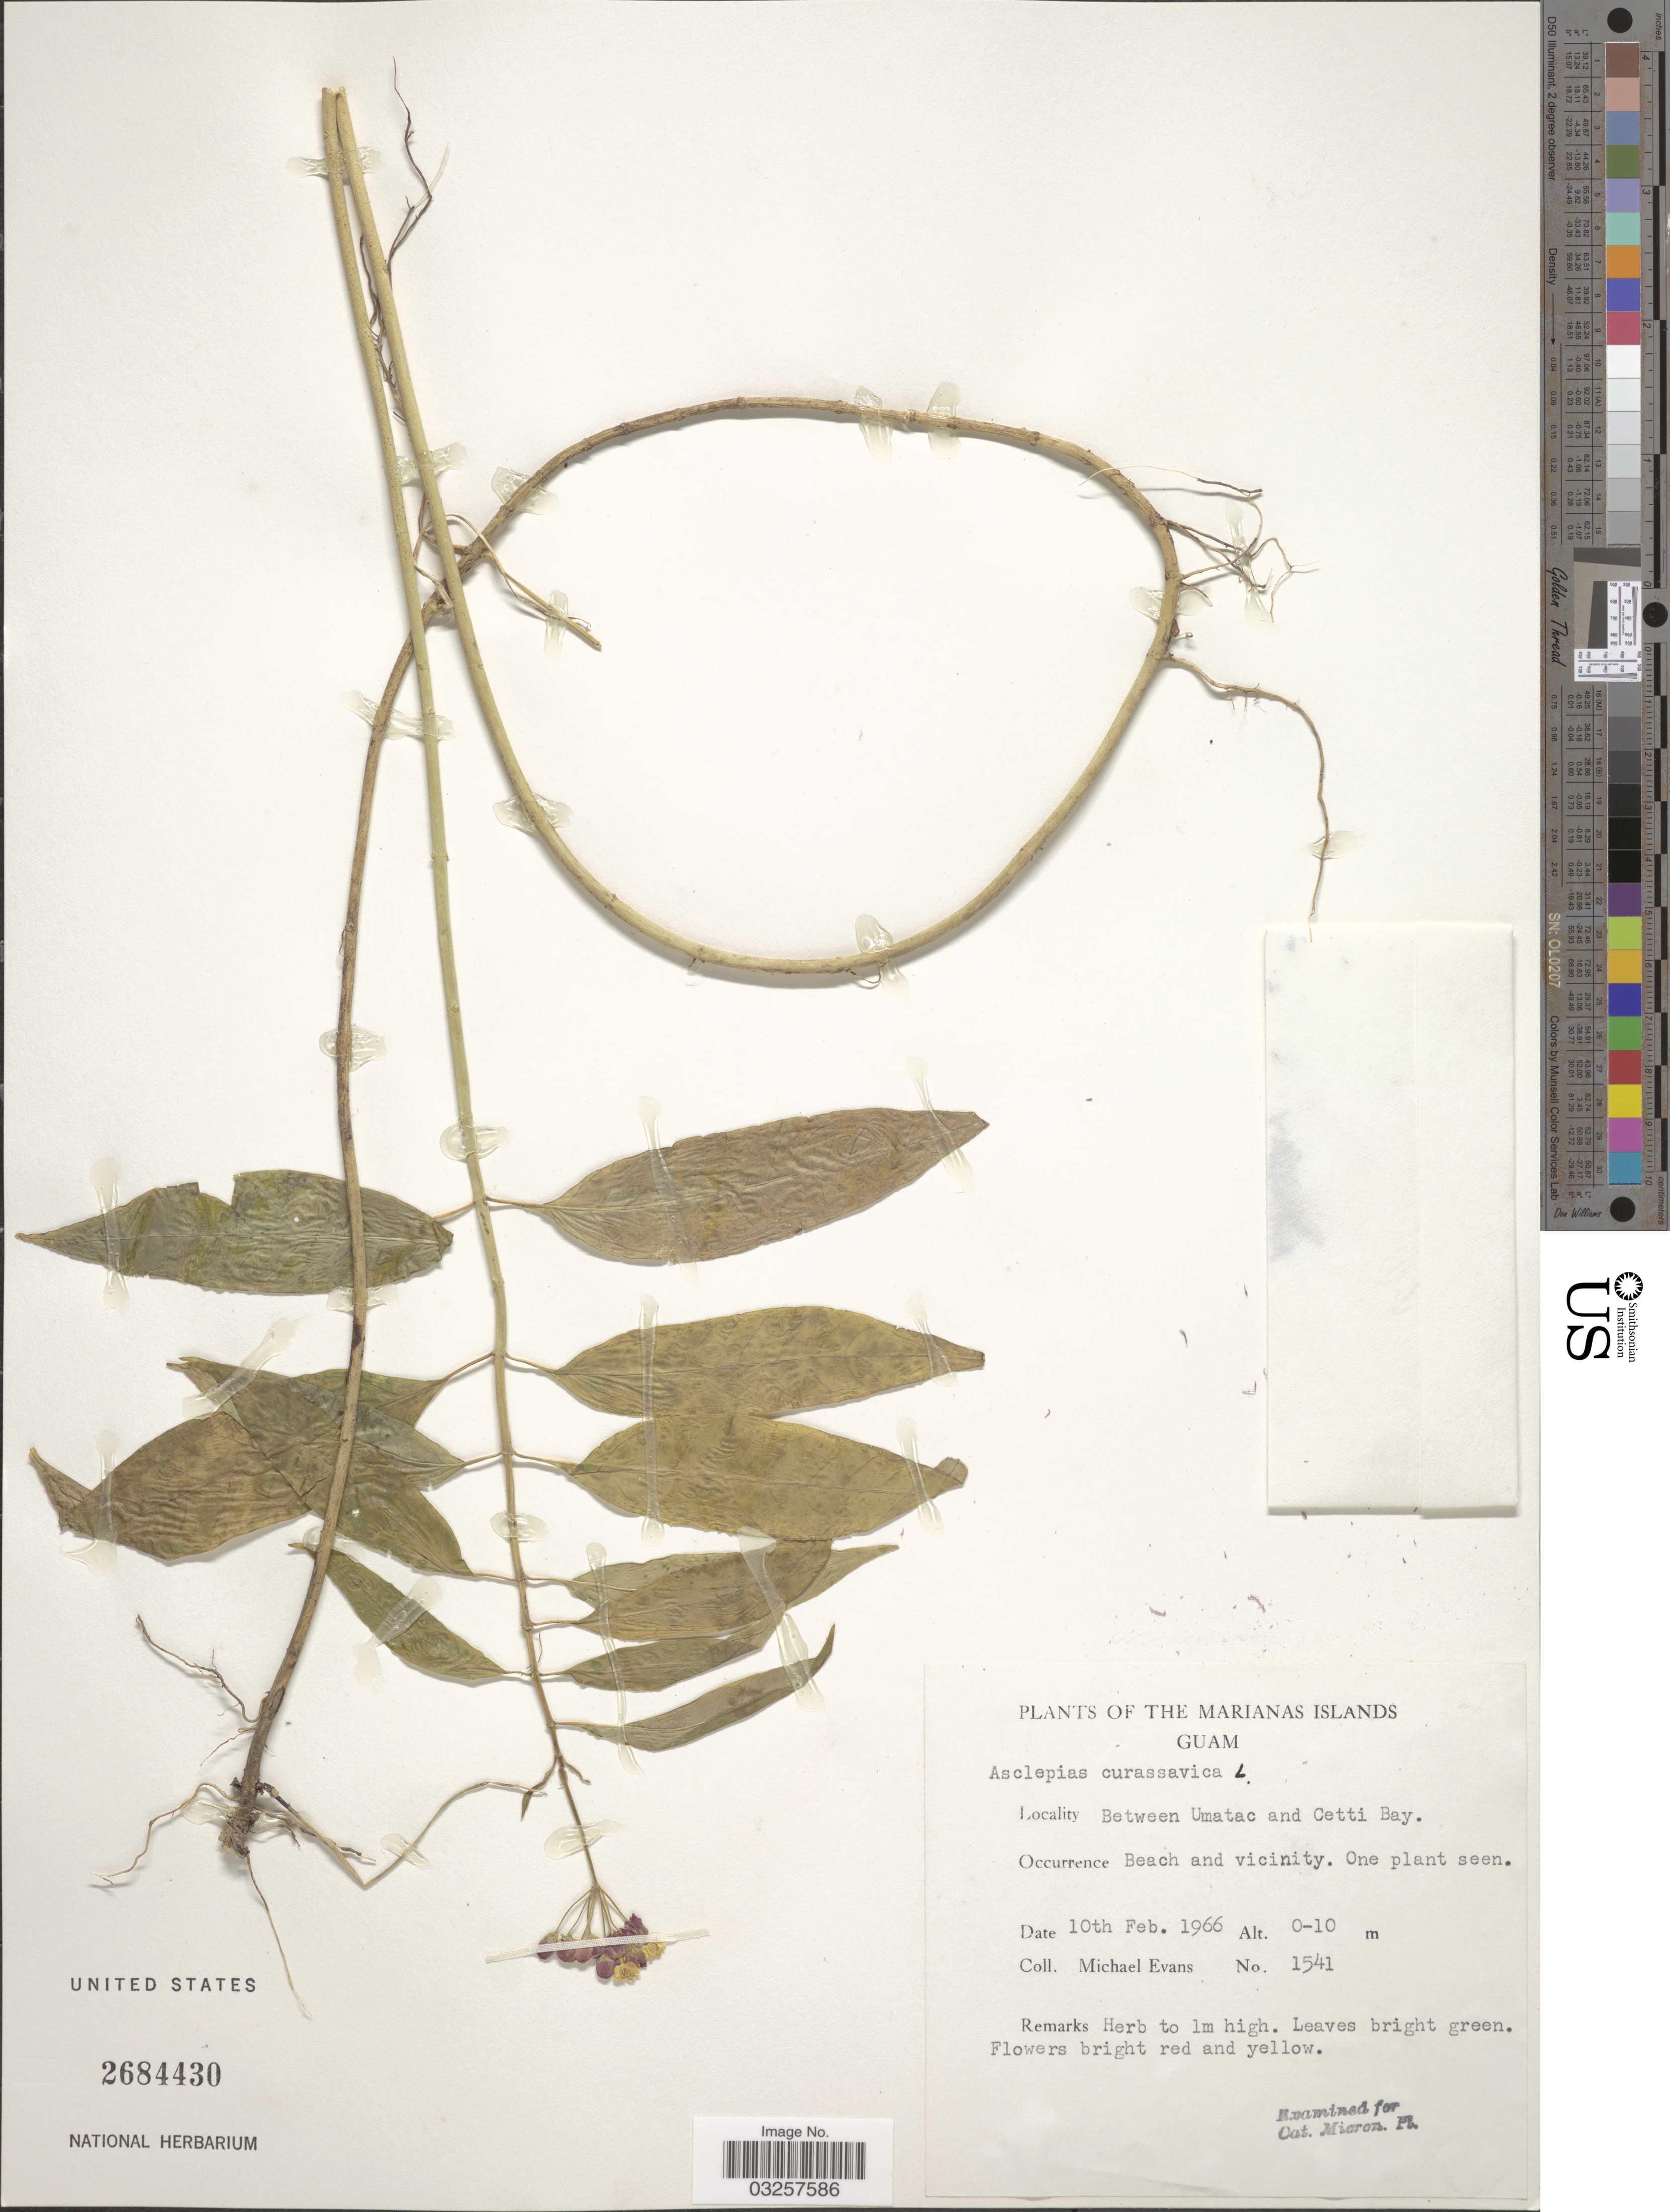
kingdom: Plantae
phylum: Tracheophyta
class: Magnoliopsida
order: Gentianales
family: Apocynaceae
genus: Asclepias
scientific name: Asclepias curassavica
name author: L.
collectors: M. Evans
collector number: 1541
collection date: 1966-02-10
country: Guam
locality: Marianas Islands. Between Umatac and Cetti Bay. Beach and vicinity.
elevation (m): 0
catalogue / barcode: US 2684430